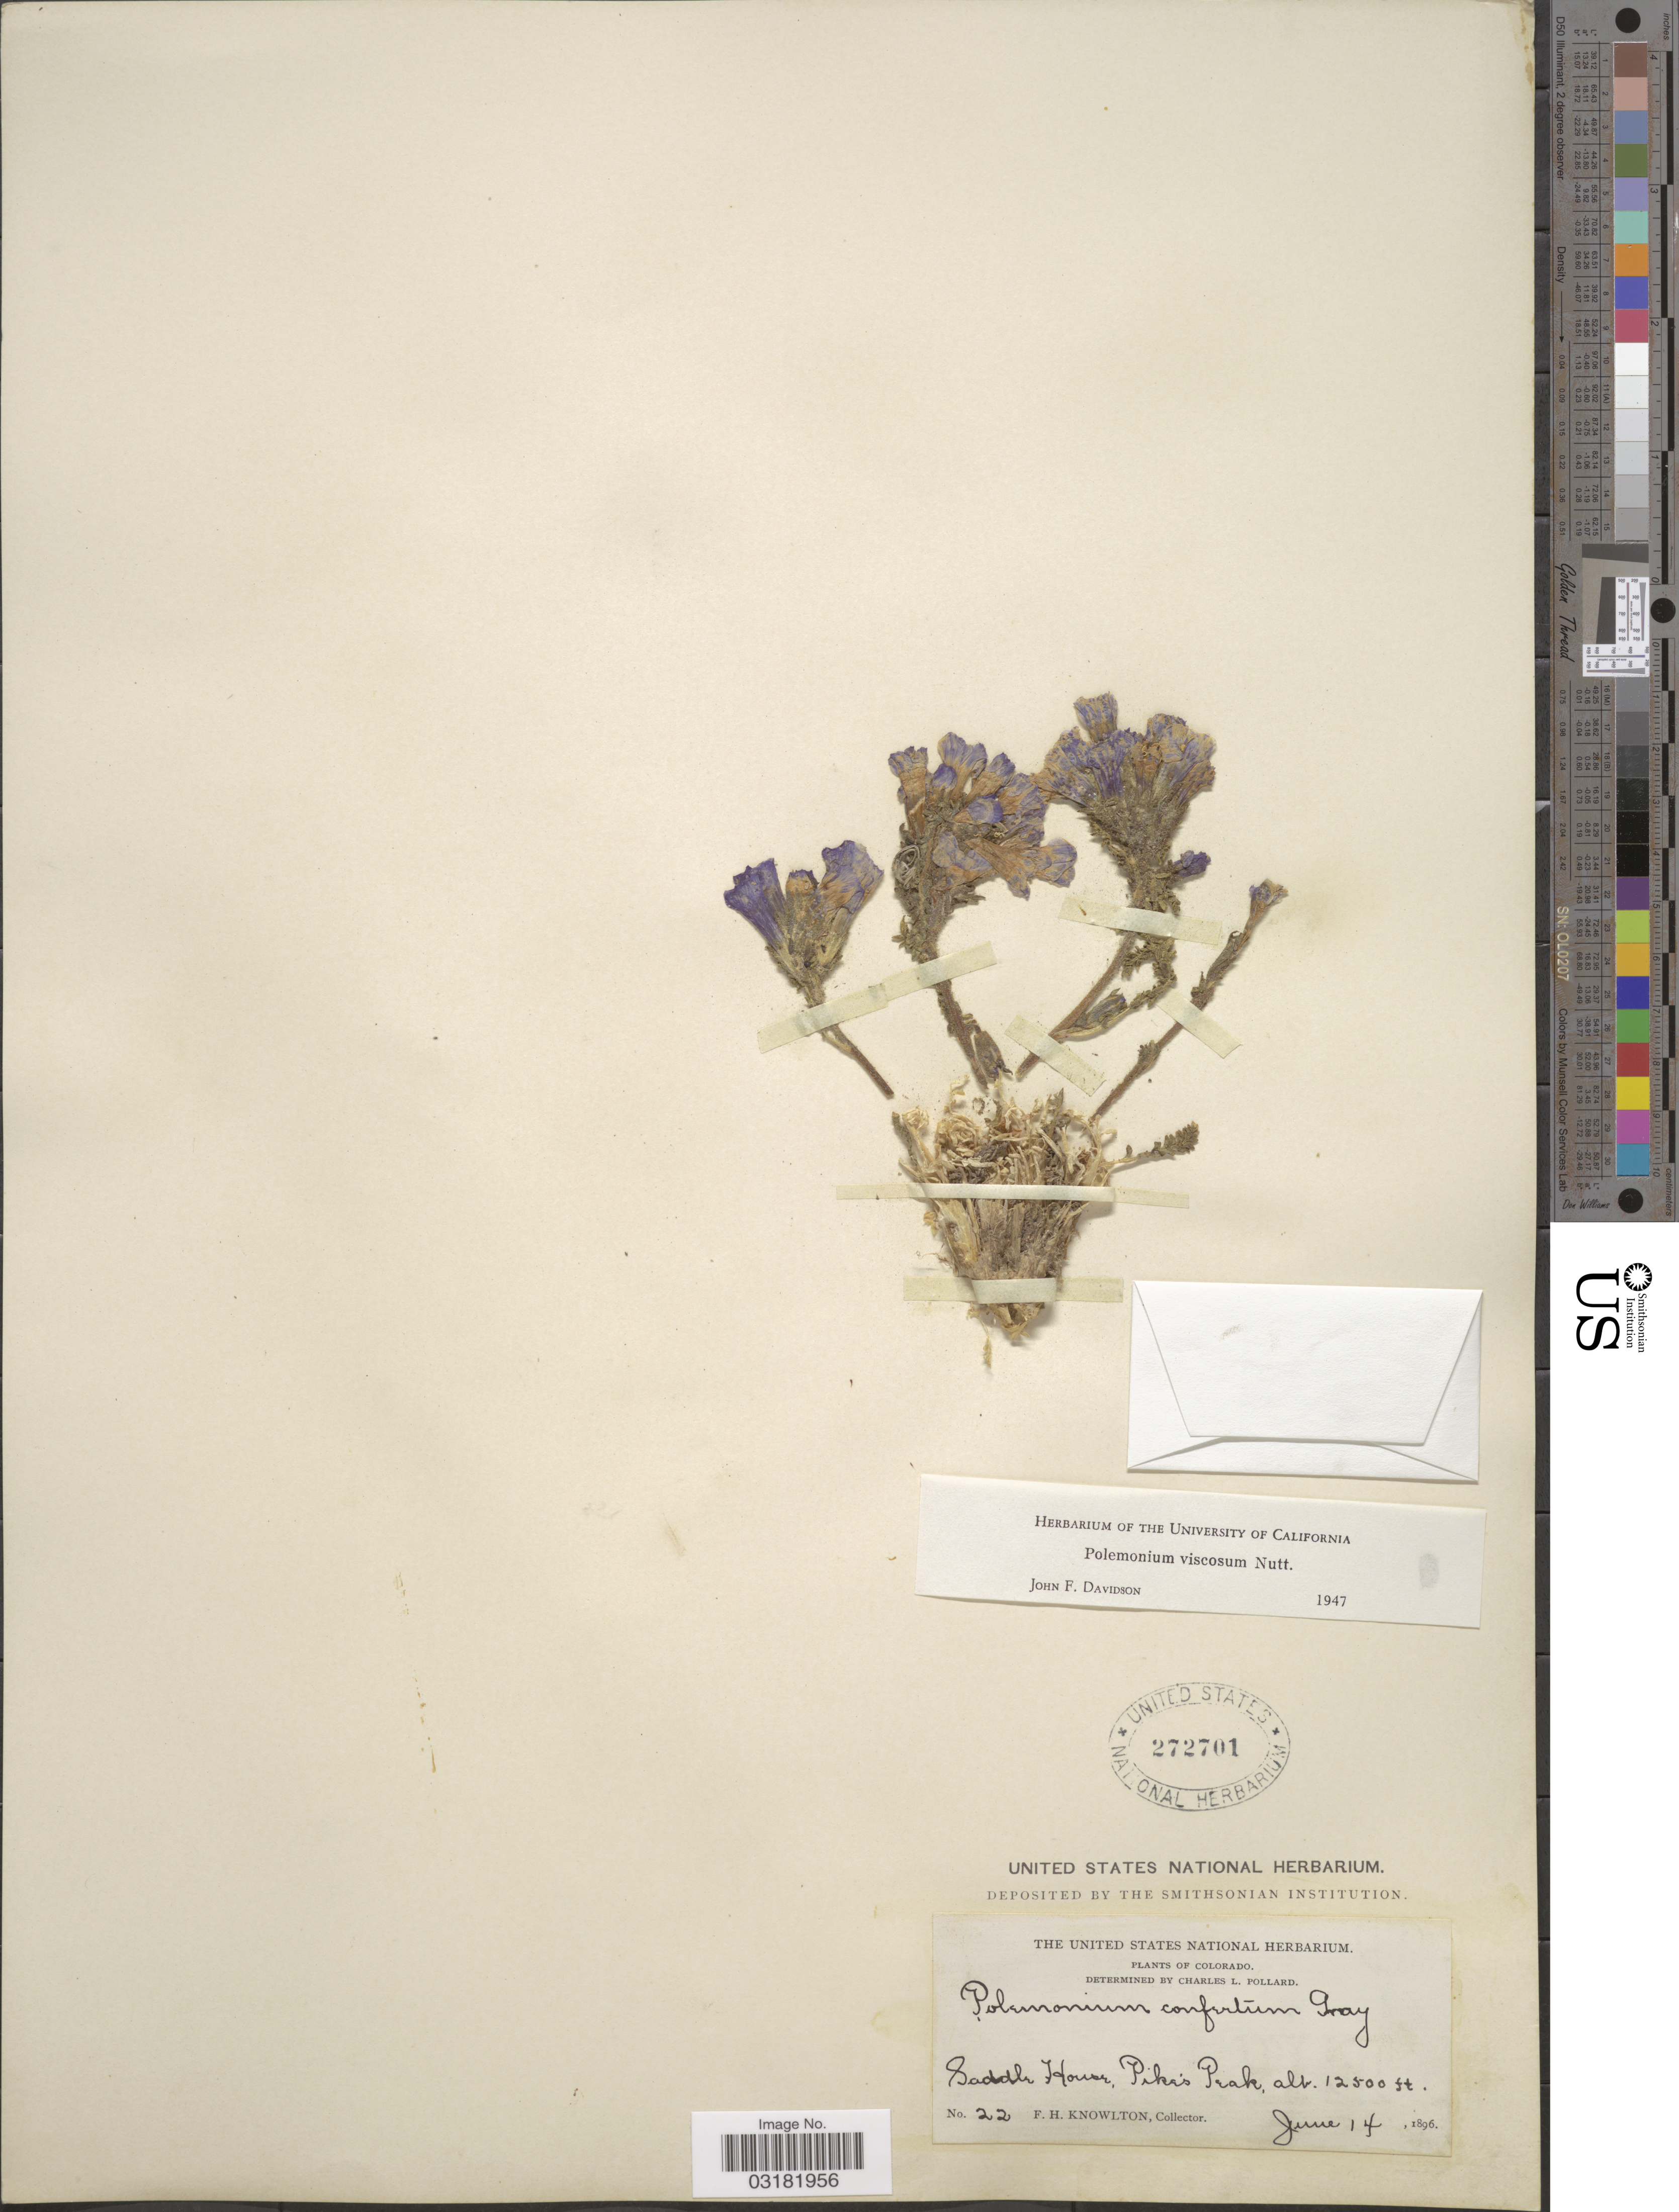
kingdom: Plantae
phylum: Tracheophyta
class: Magnoliopsida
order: Ericales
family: Polemoniaceae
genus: Polemonium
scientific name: Polemonium viscosum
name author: Nutt.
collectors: F. H. Knowlton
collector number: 22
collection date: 1896-06-14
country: United States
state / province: Colorado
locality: Saddle House, Pike's Peak.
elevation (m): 3810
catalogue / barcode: US 272701